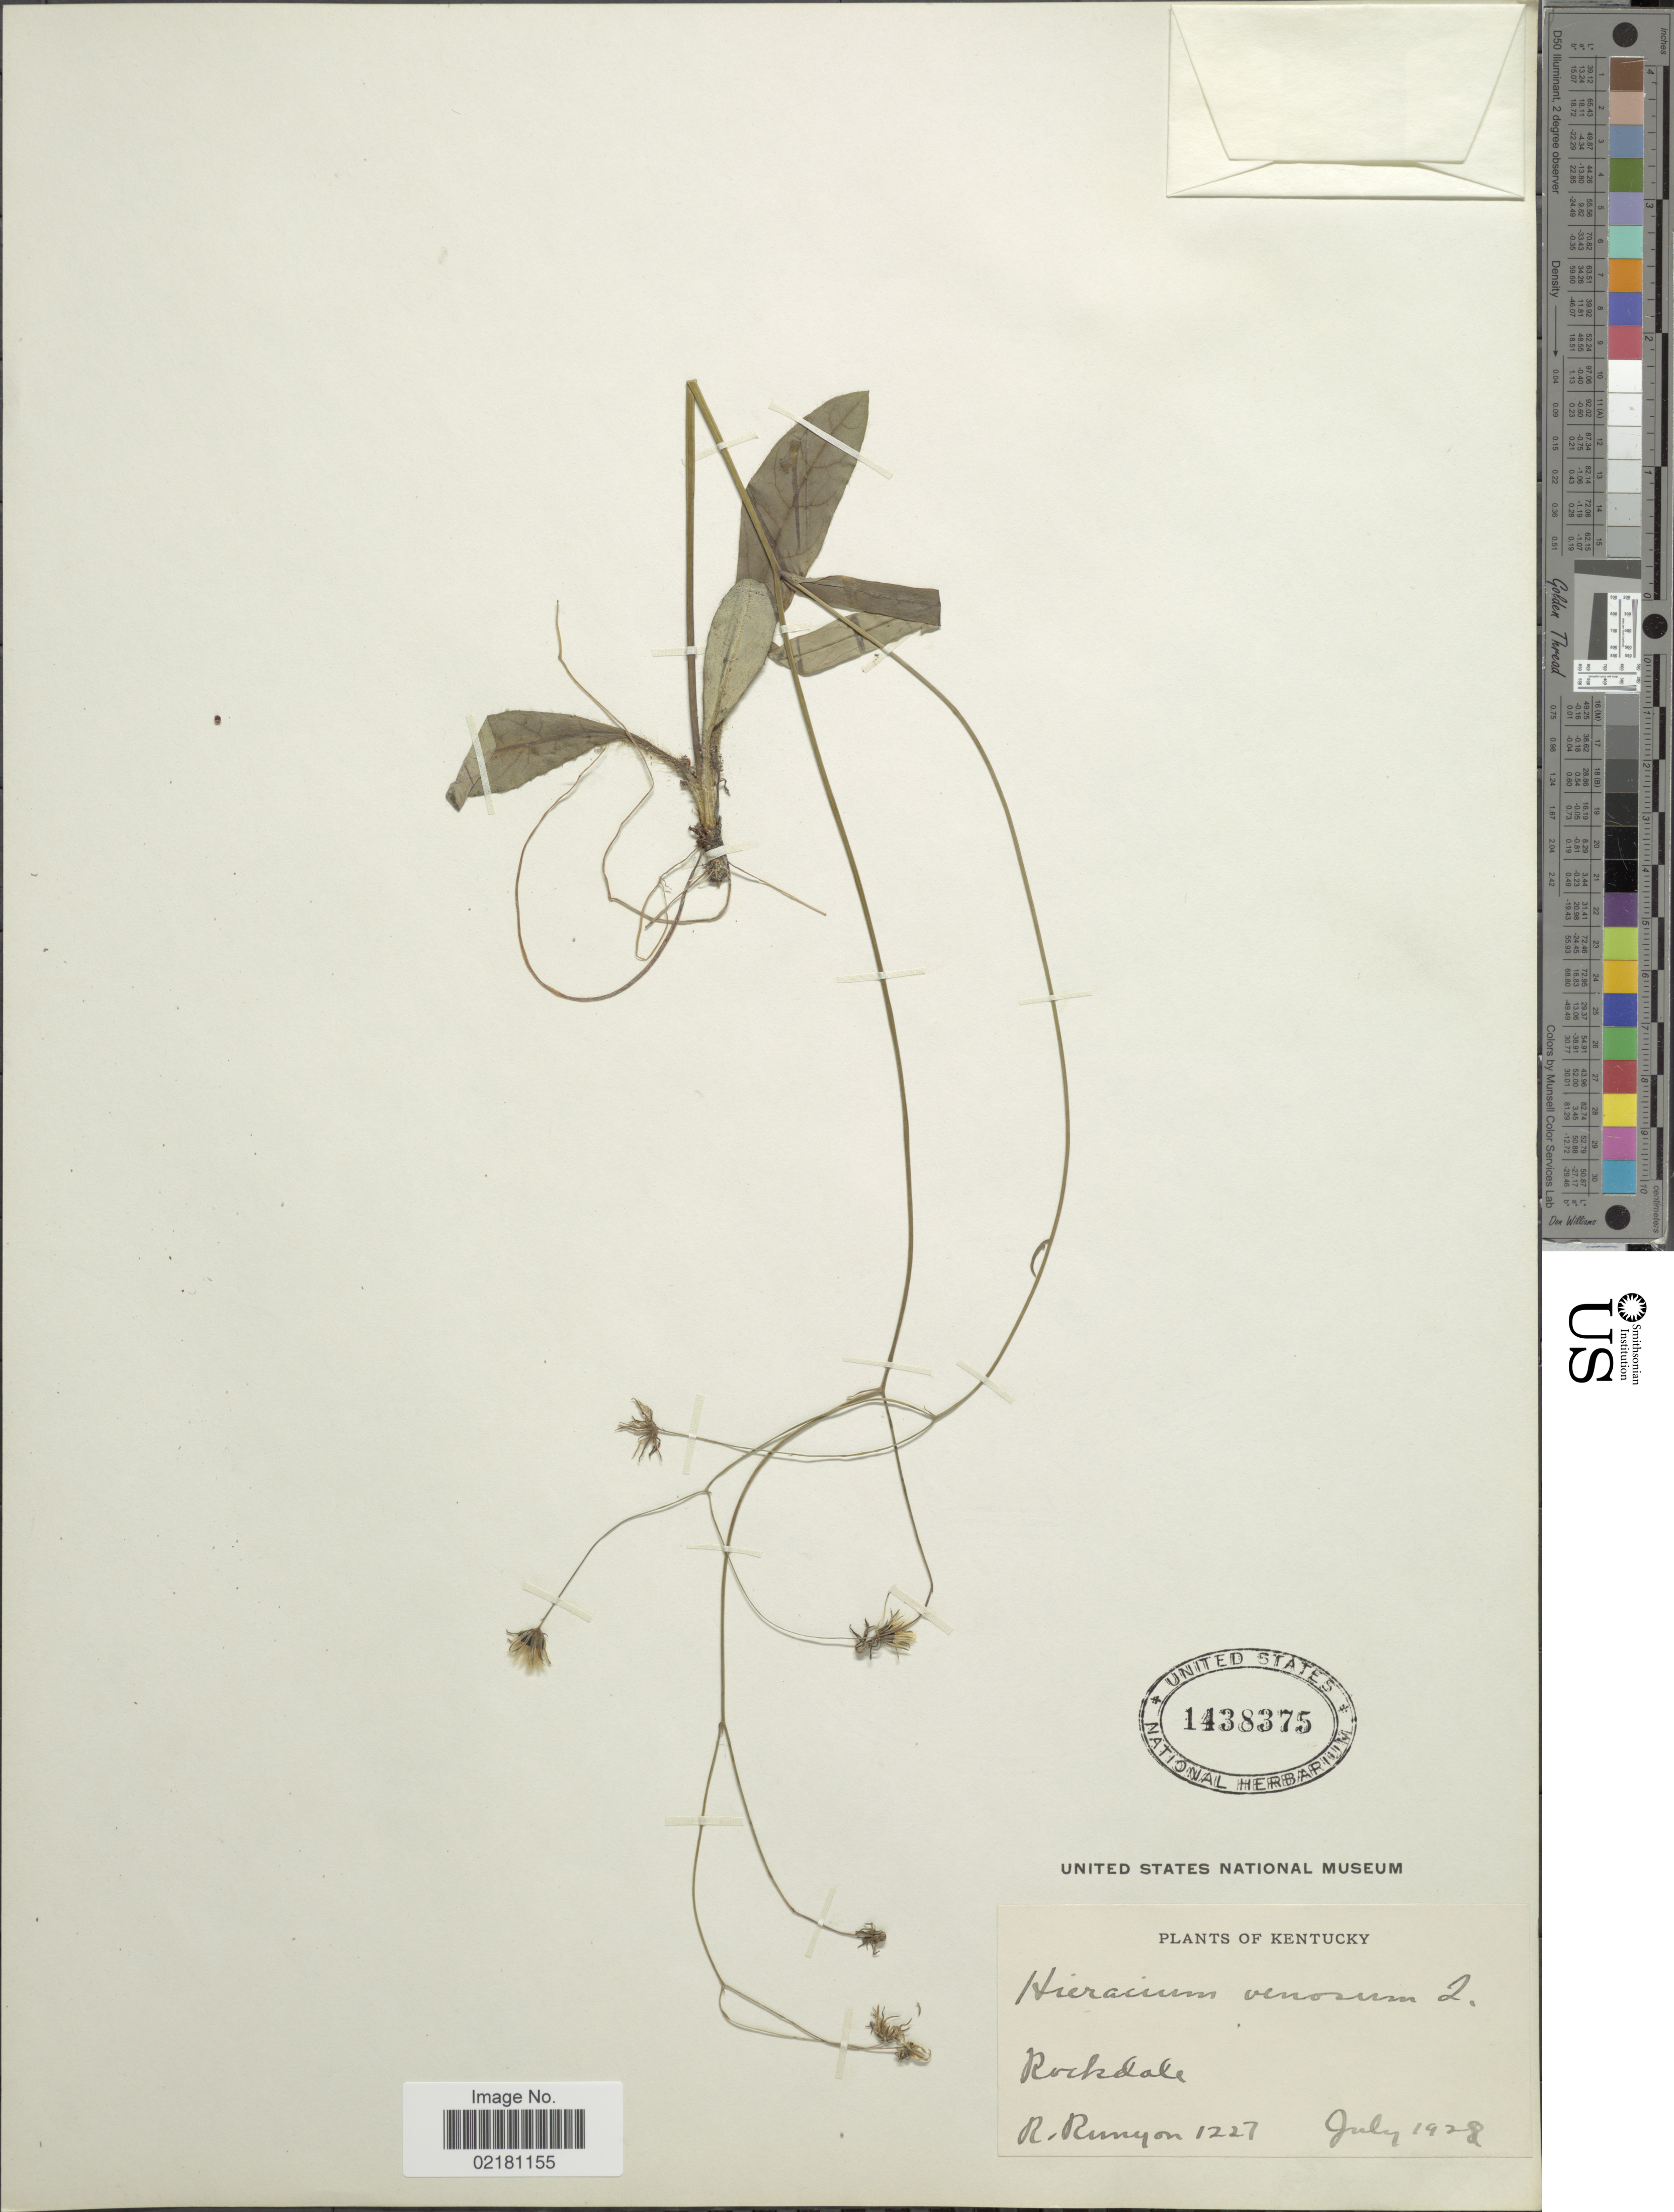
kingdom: Plantae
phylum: Tracheophyta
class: Magnoliopsida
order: Asterales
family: Asteraceae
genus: Hieracium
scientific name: Hieracium venosum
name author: L.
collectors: R. Runyon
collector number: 1227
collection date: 1928-07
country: United States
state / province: Kentucky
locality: Rockdale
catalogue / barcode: US 1438375